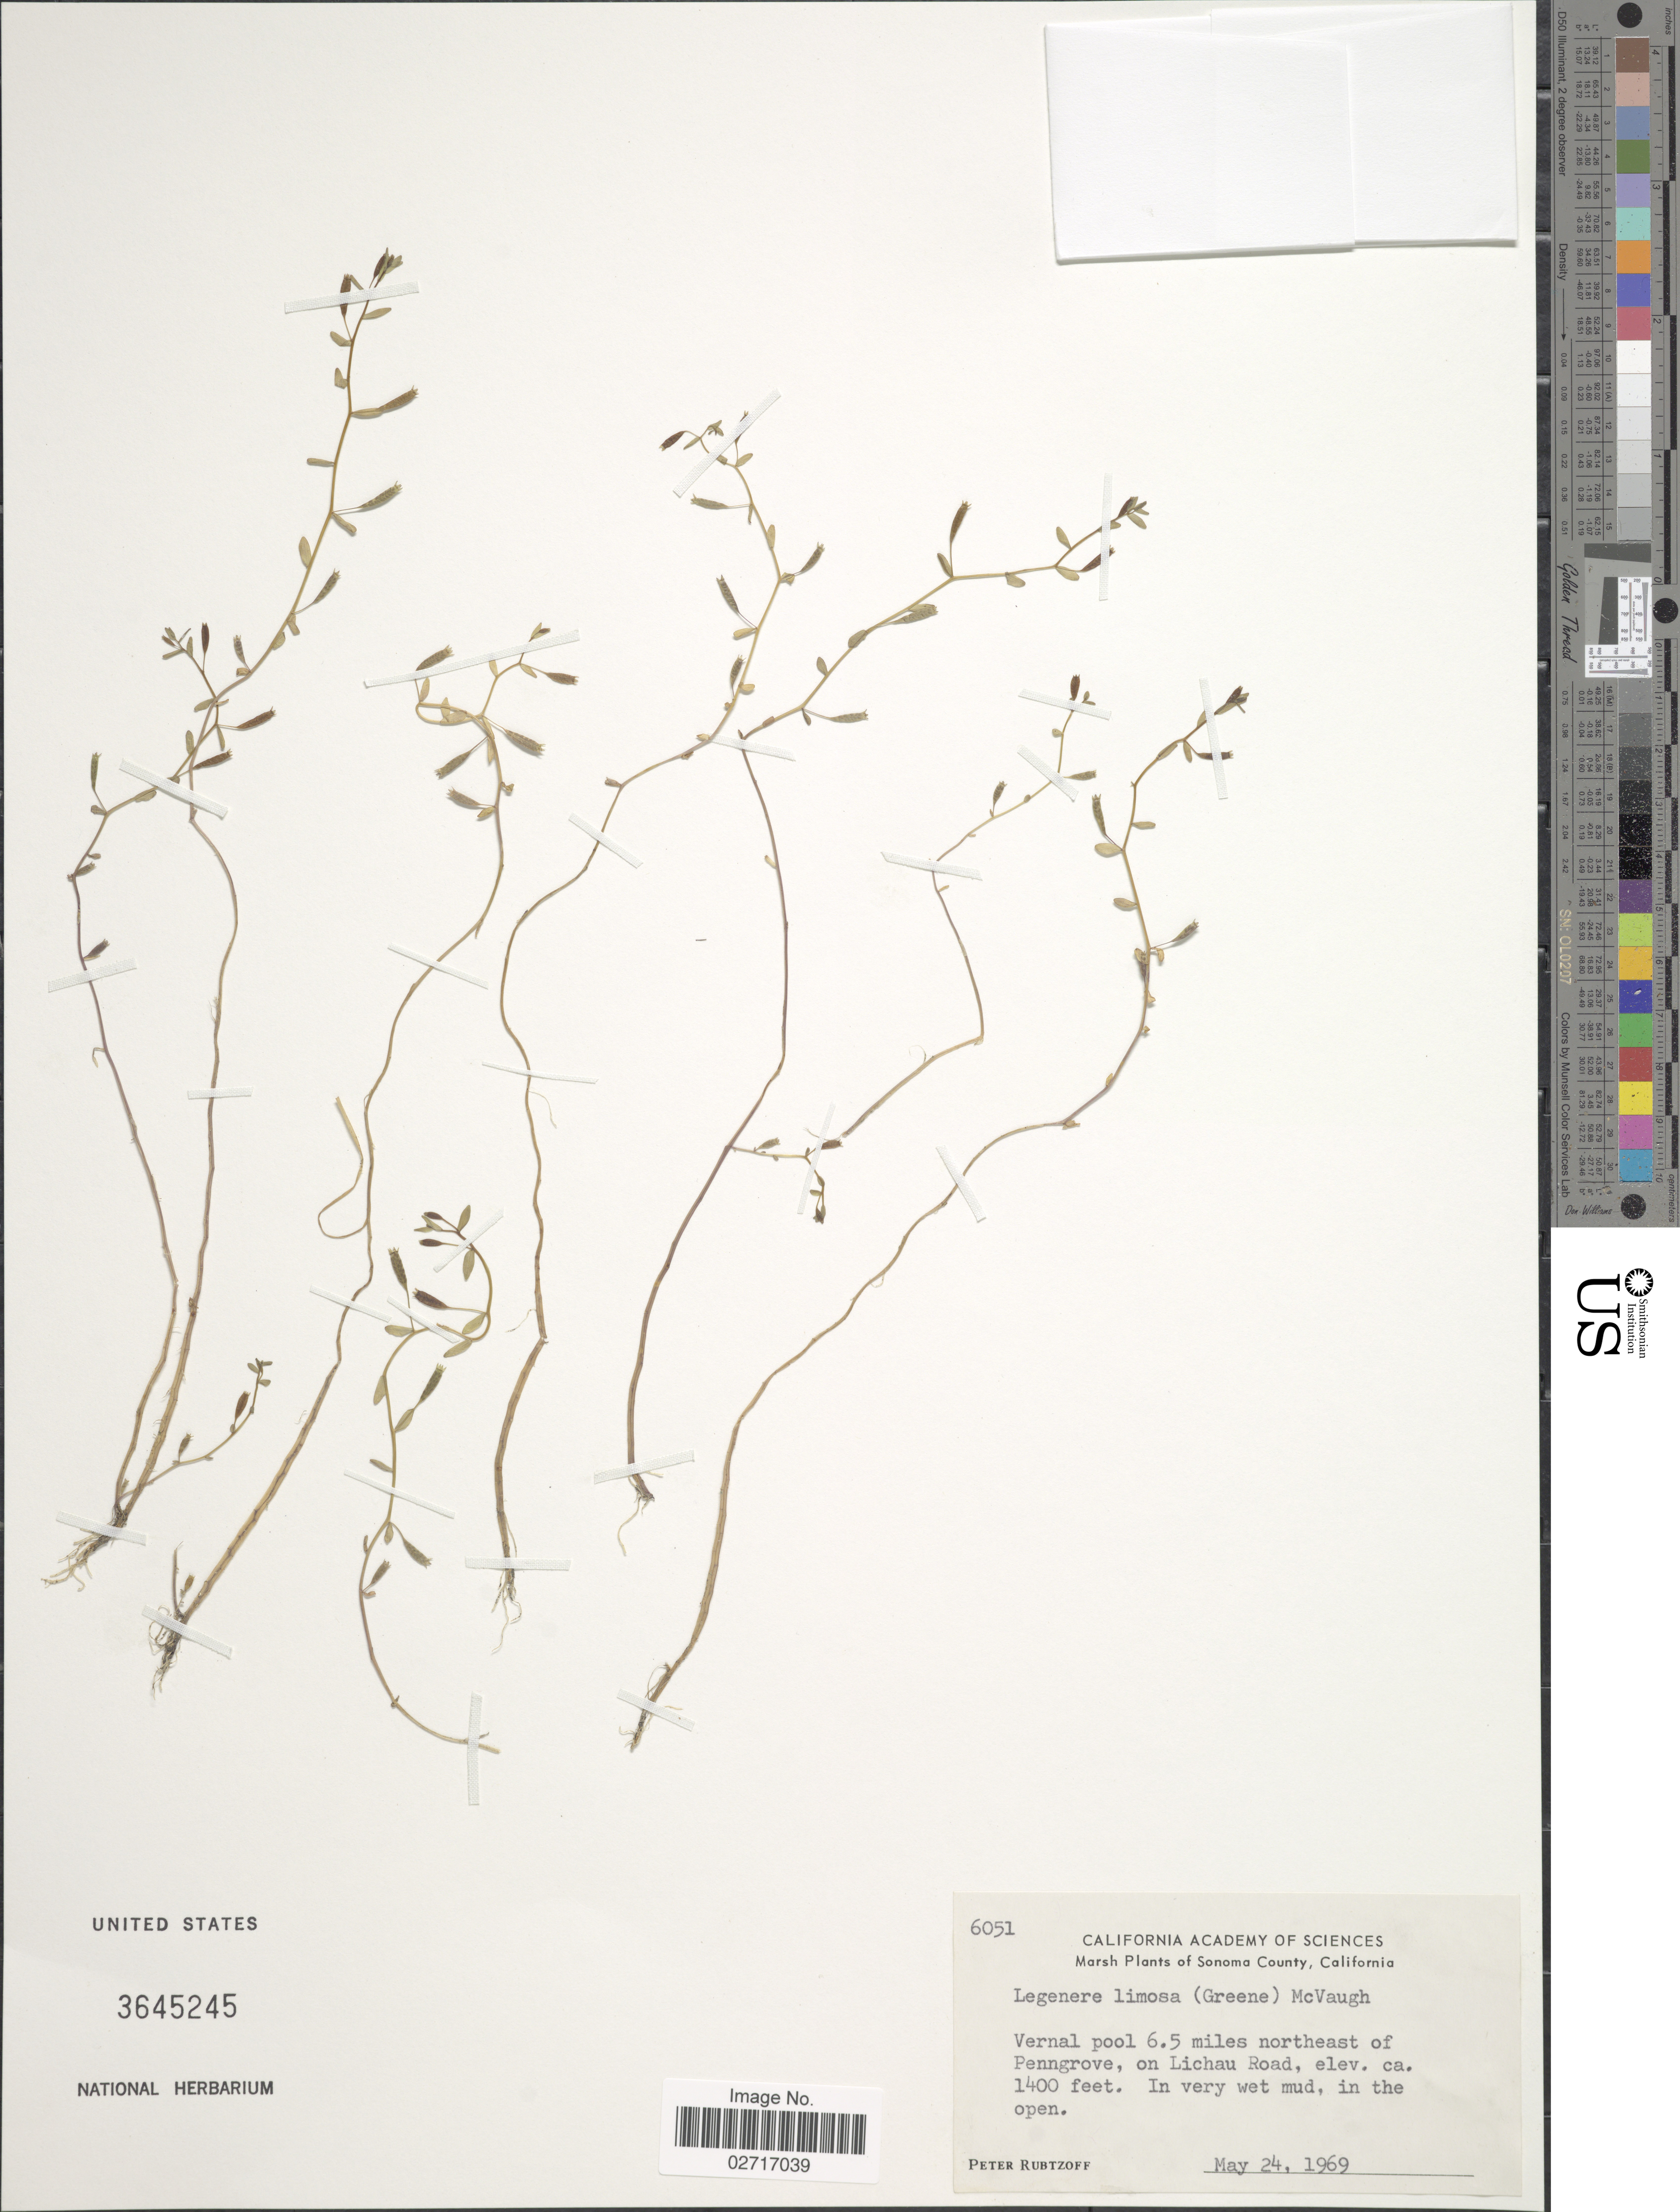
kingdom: Plantae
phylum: Tracheophyta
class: Magnoliopsida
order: Asterales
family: Campanulaceae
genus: Legenere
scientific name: Legenere limosa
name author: (S.W. Greene) McVaugh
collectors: P. Rubtzoff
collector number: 6051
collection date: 1969-05-24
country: United States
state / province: California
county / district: Sonoma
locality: Marsh plants of Sonoma County. Vernal pool 6.5 miles northeast of Penngrove, on Lichau Road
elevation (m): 427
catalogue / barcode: US 3645245